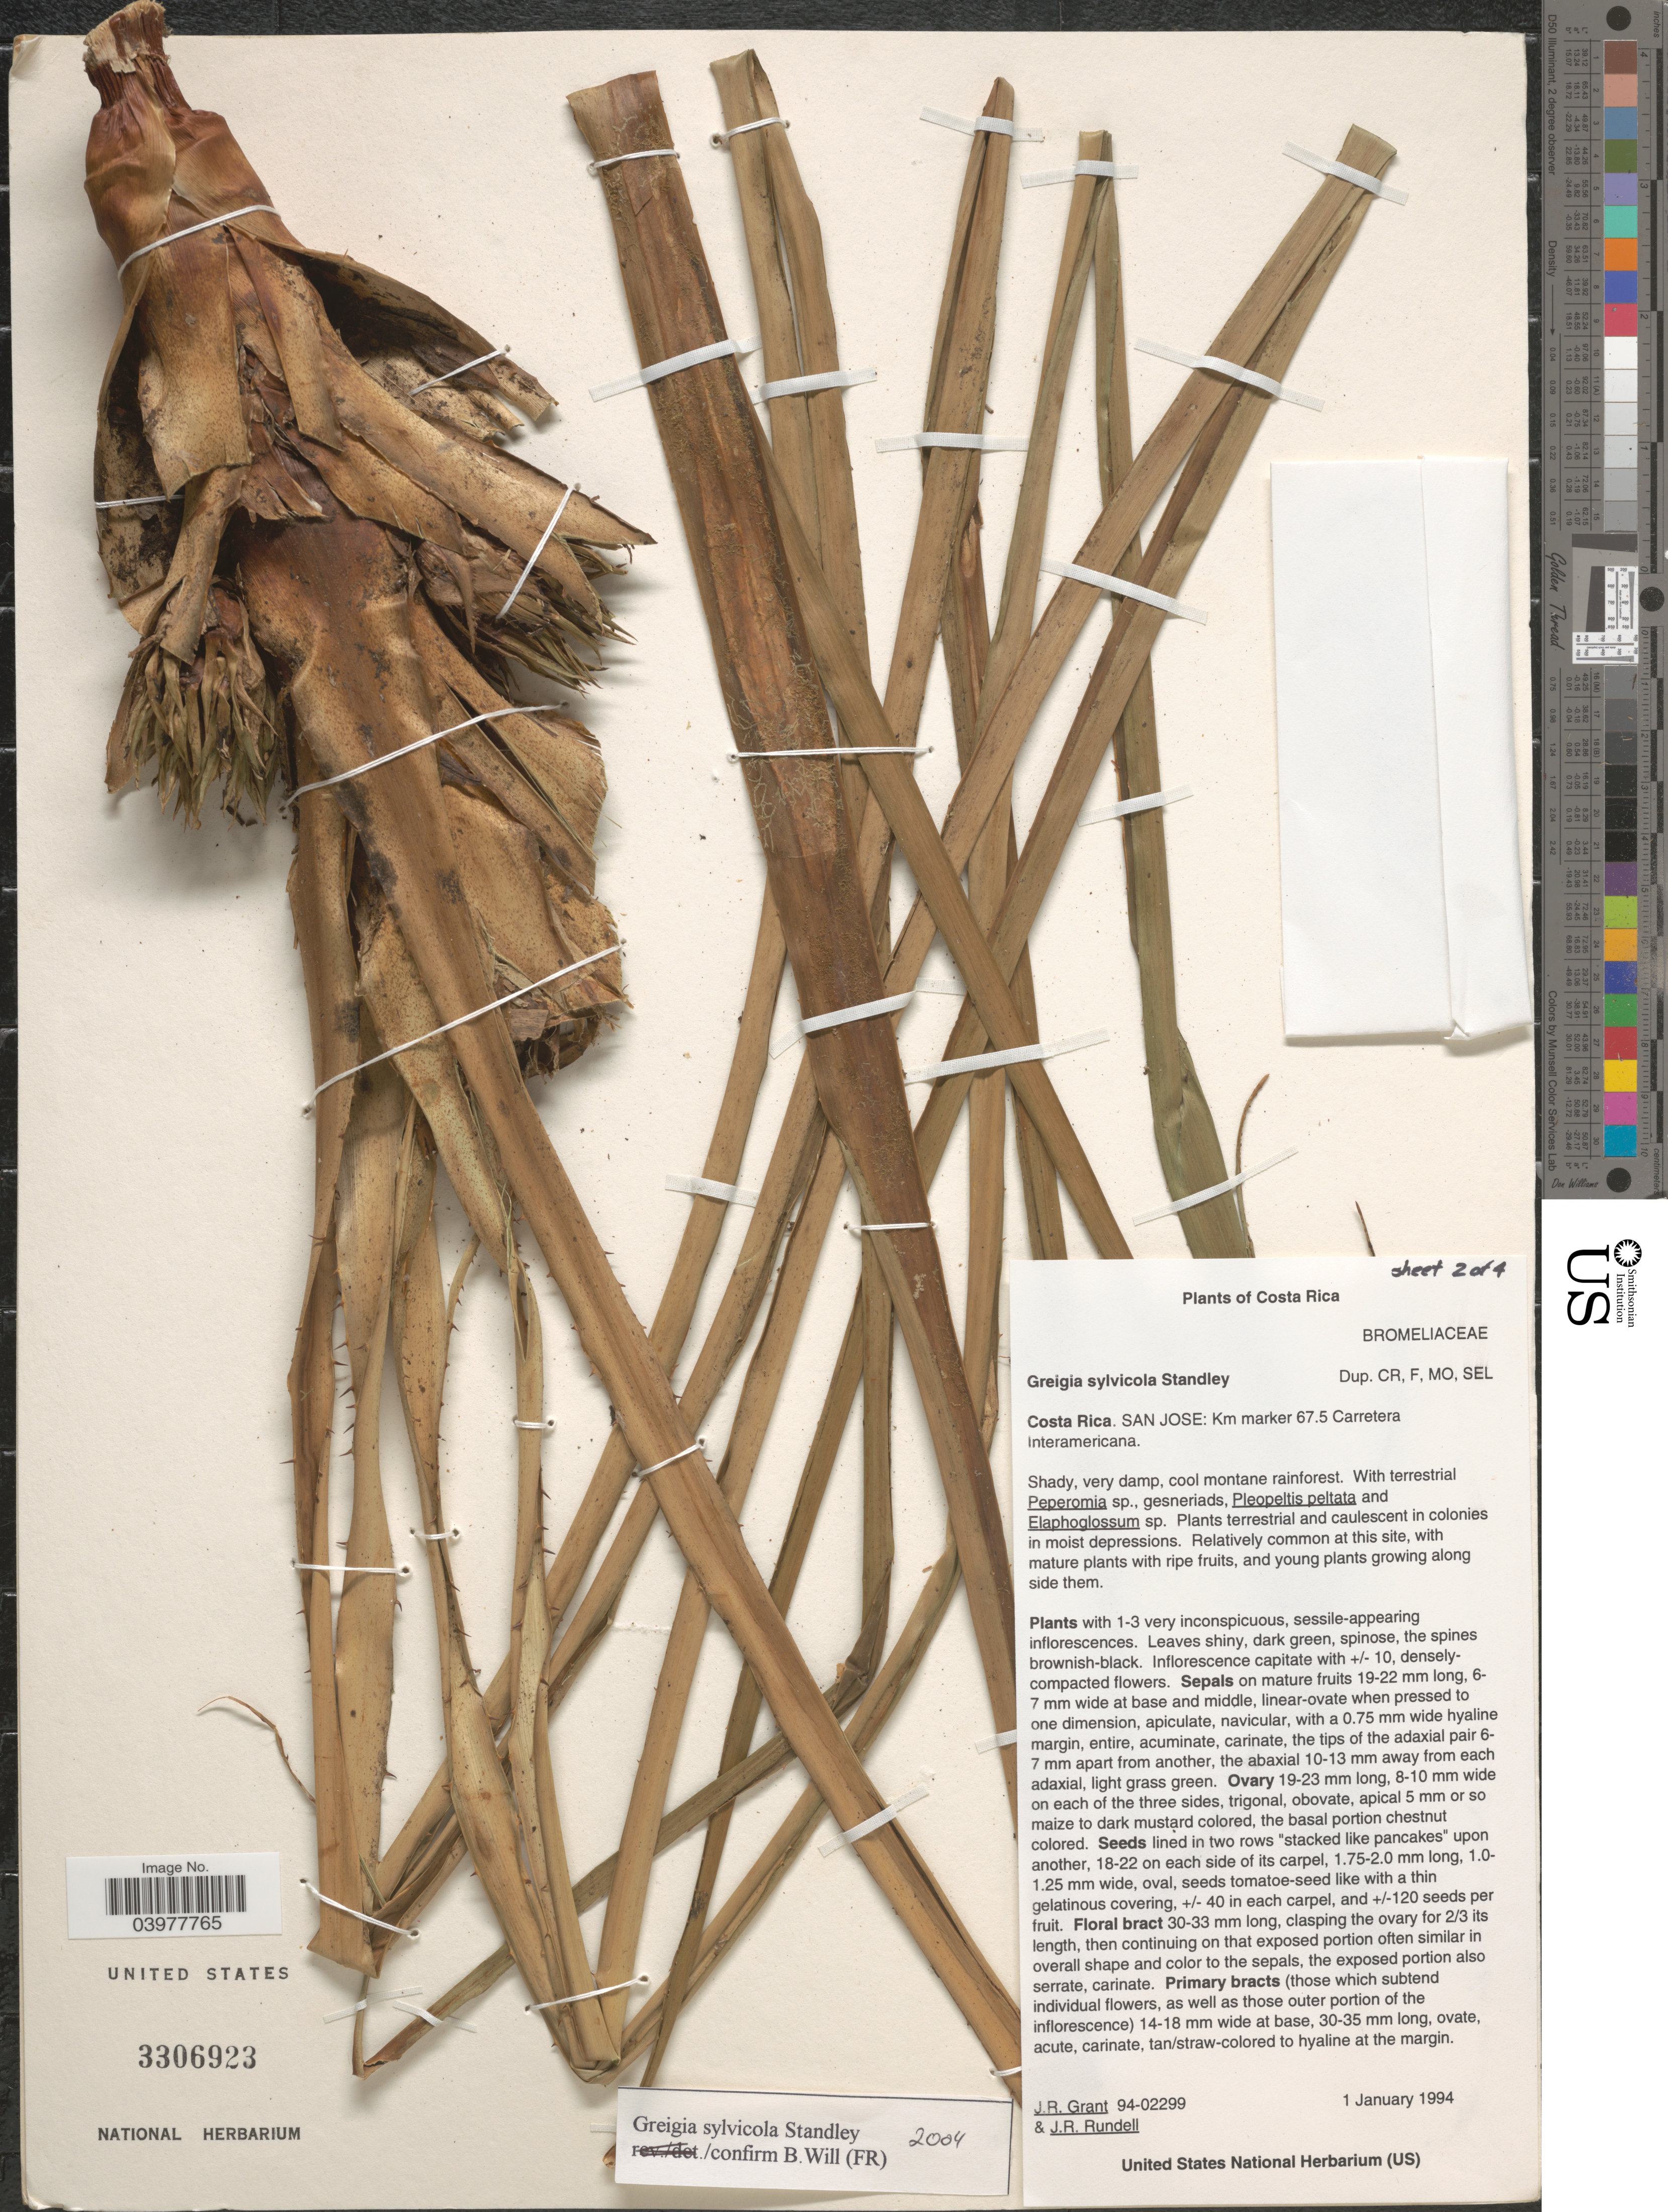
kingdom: Plantae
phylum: Tracheophyta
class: Liliopsida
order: Poales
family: Bromeliaceae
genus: Greigia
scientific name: Greigia sylvicola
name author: Standl.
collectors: J. Grant & J. R. Rundell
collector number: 94-02299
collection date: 1994-01-01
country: Costa Rica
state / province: San José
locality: Km marker 67.5 Carretera Interamericana.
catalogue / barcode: US 3306923